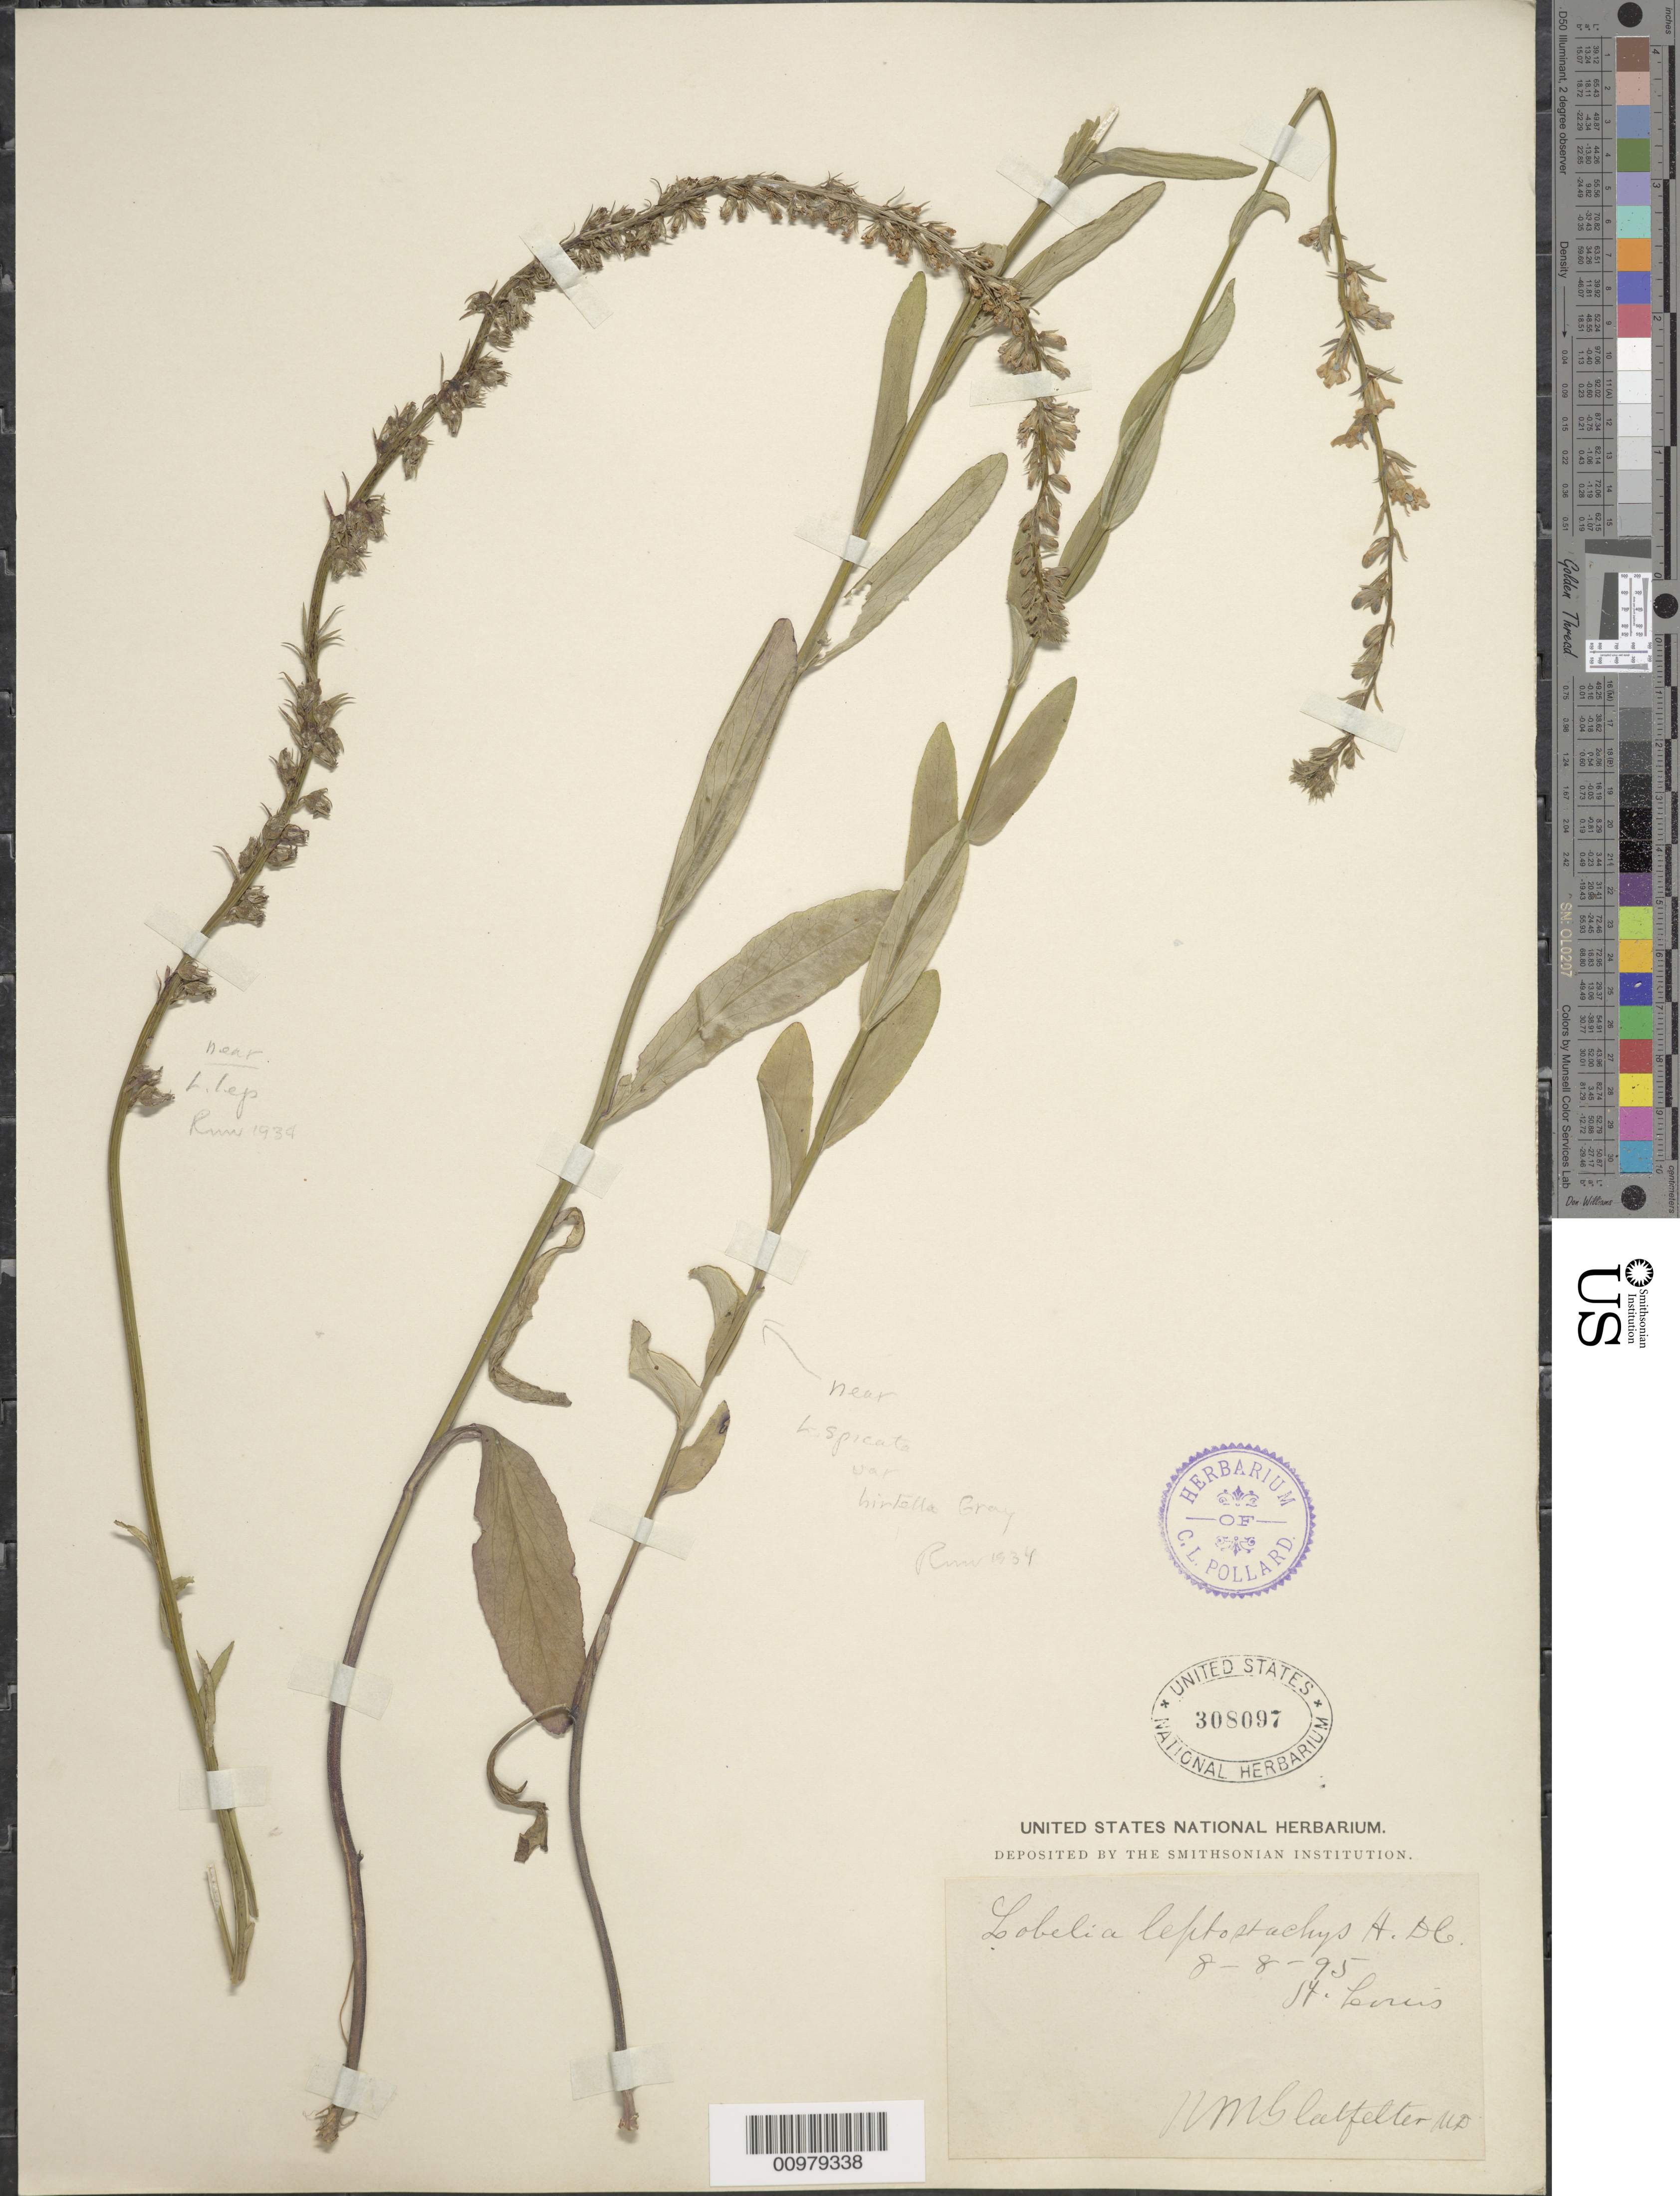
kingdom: Plantae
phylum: Tracheophyta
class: Magnoliopsida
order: Asterales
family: Campanulaceae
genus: Lobelia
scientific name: Lobelia spicata var. leptostachys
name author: (A. DC.) Mack. & Bush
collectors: N. M. Glatfelter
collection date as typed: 8-8-95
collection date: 1895-08-08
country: United States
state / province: Missouri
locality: St. Louis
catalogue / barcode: US 308097